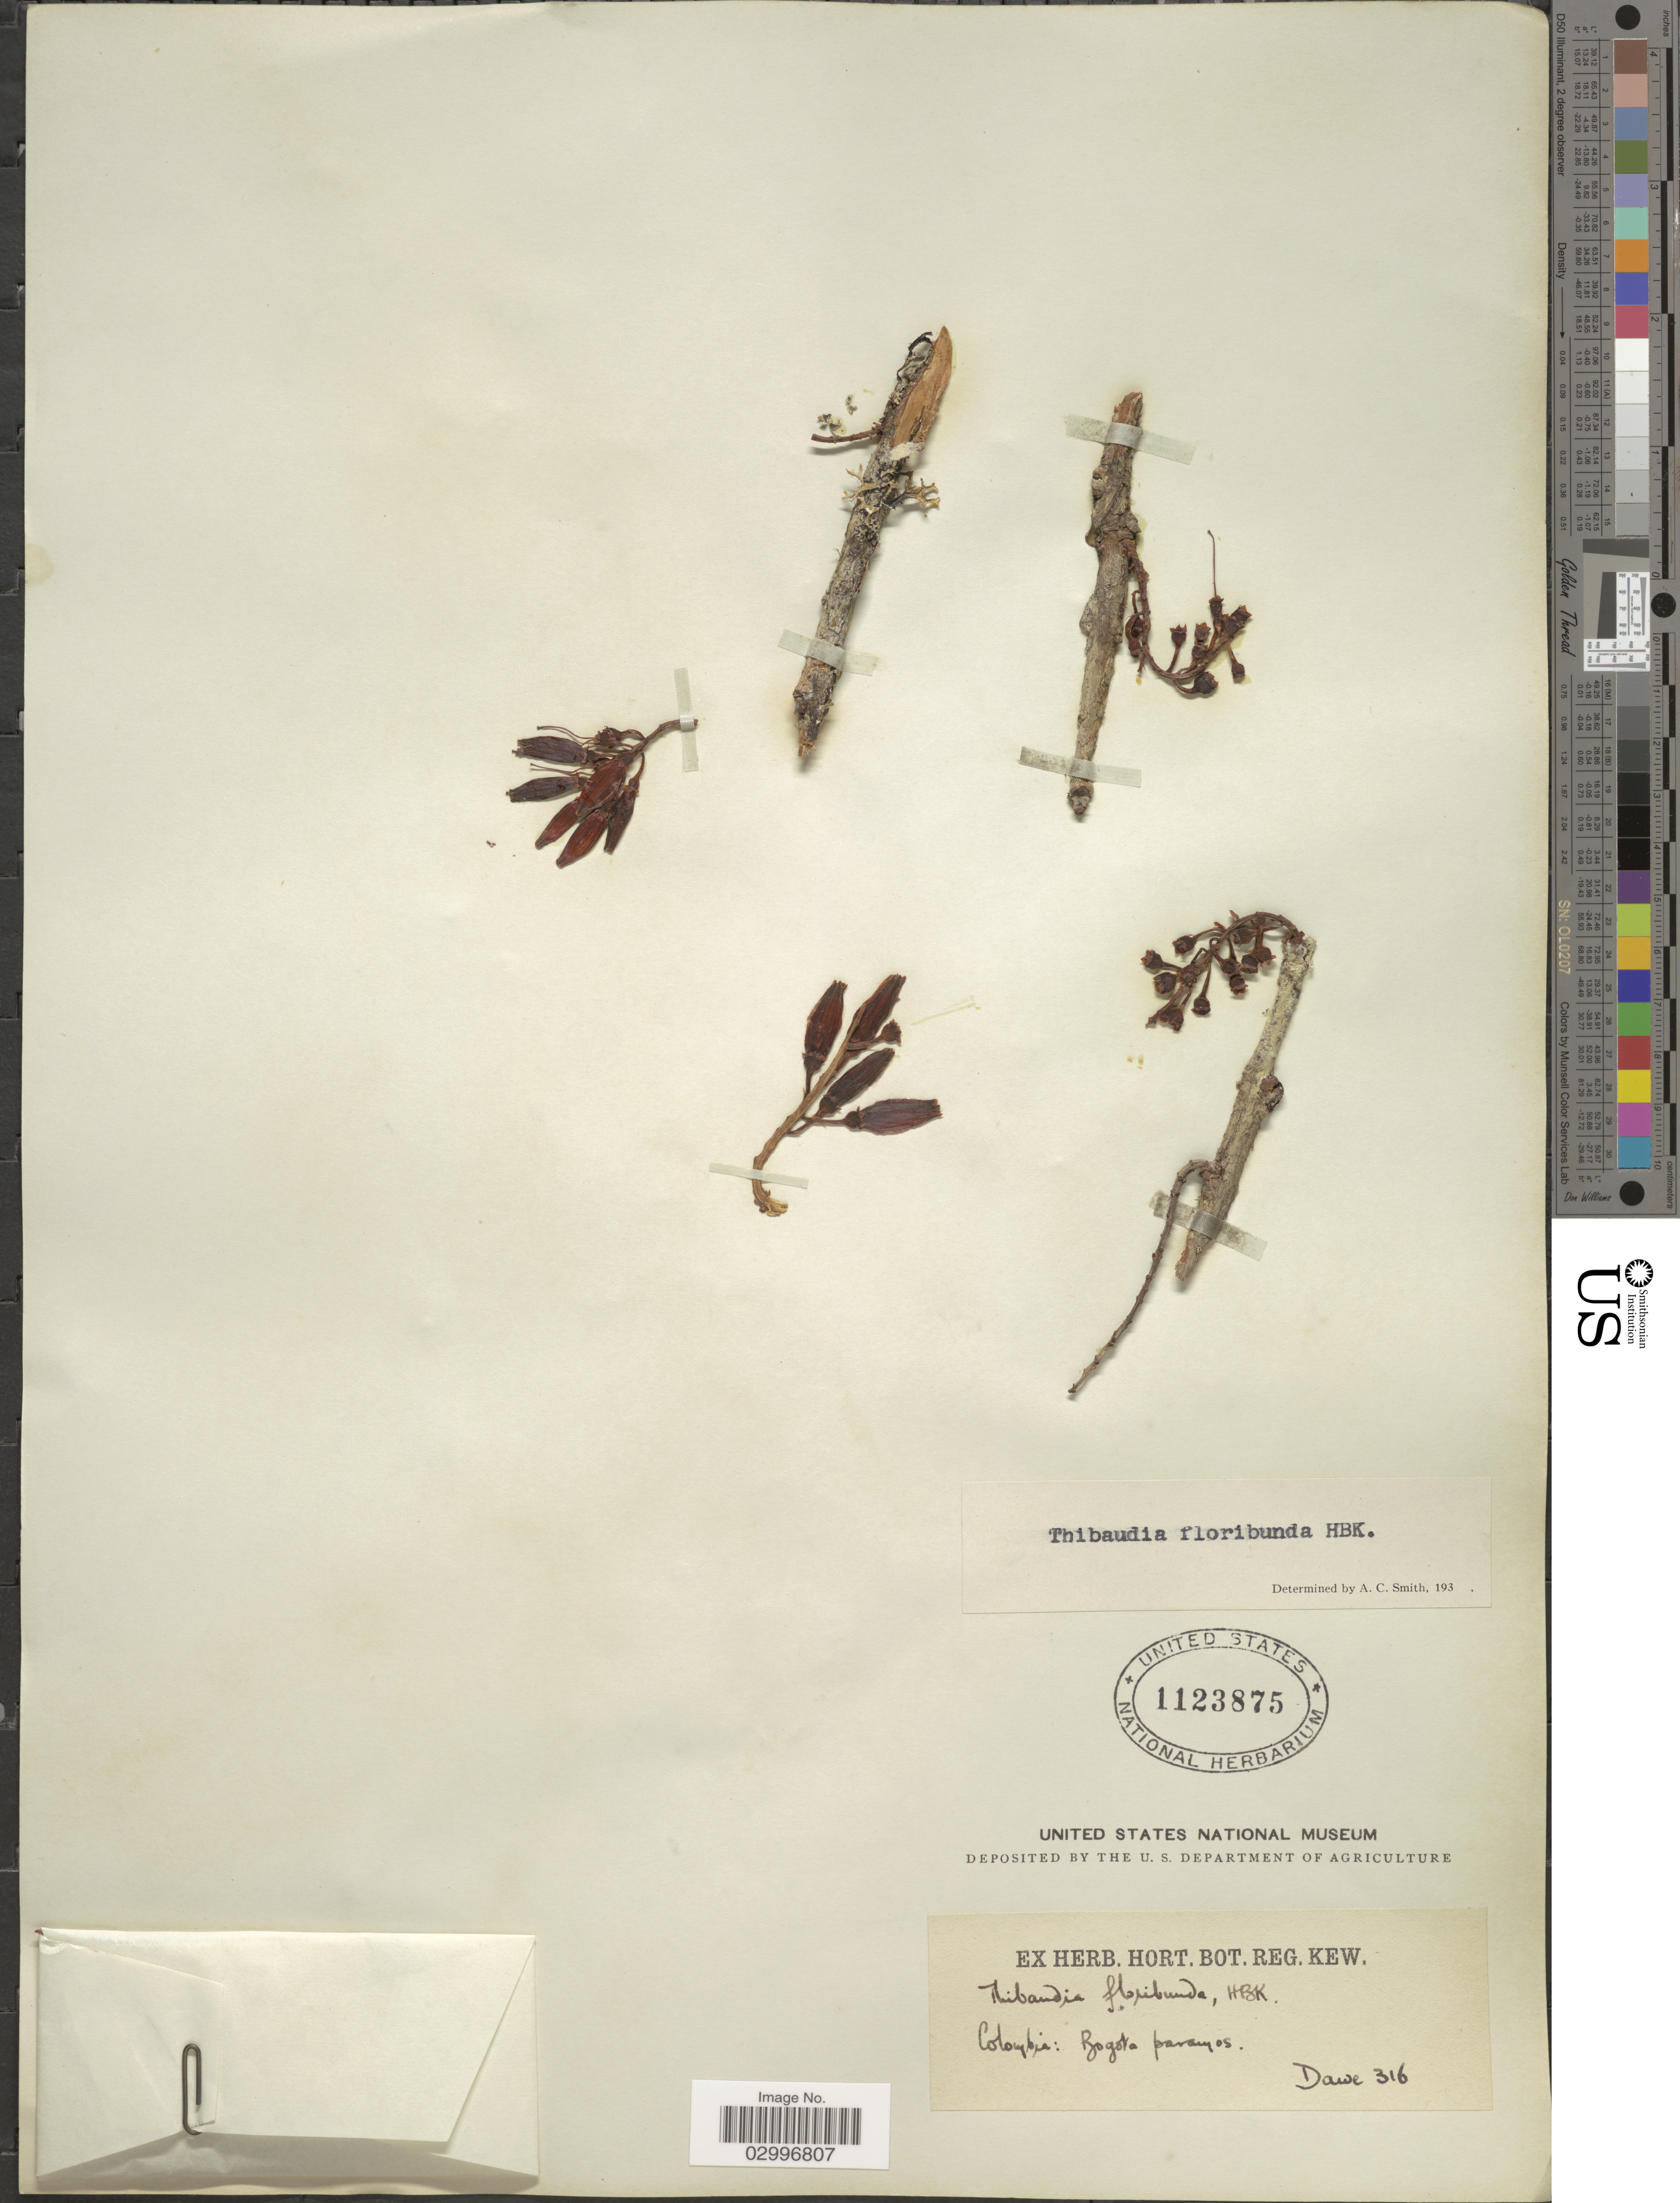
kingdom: Plantae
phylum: Tracheophyta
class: Magnoliopsida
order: Ericales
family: Ericaceae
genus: Thibaudia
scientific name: Thibaudia floribunda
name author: Kunth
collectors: Dawe, --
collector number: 316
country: Colombia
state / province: Bogota D.C.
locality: Bogota paramos.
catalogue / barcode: US 1123875